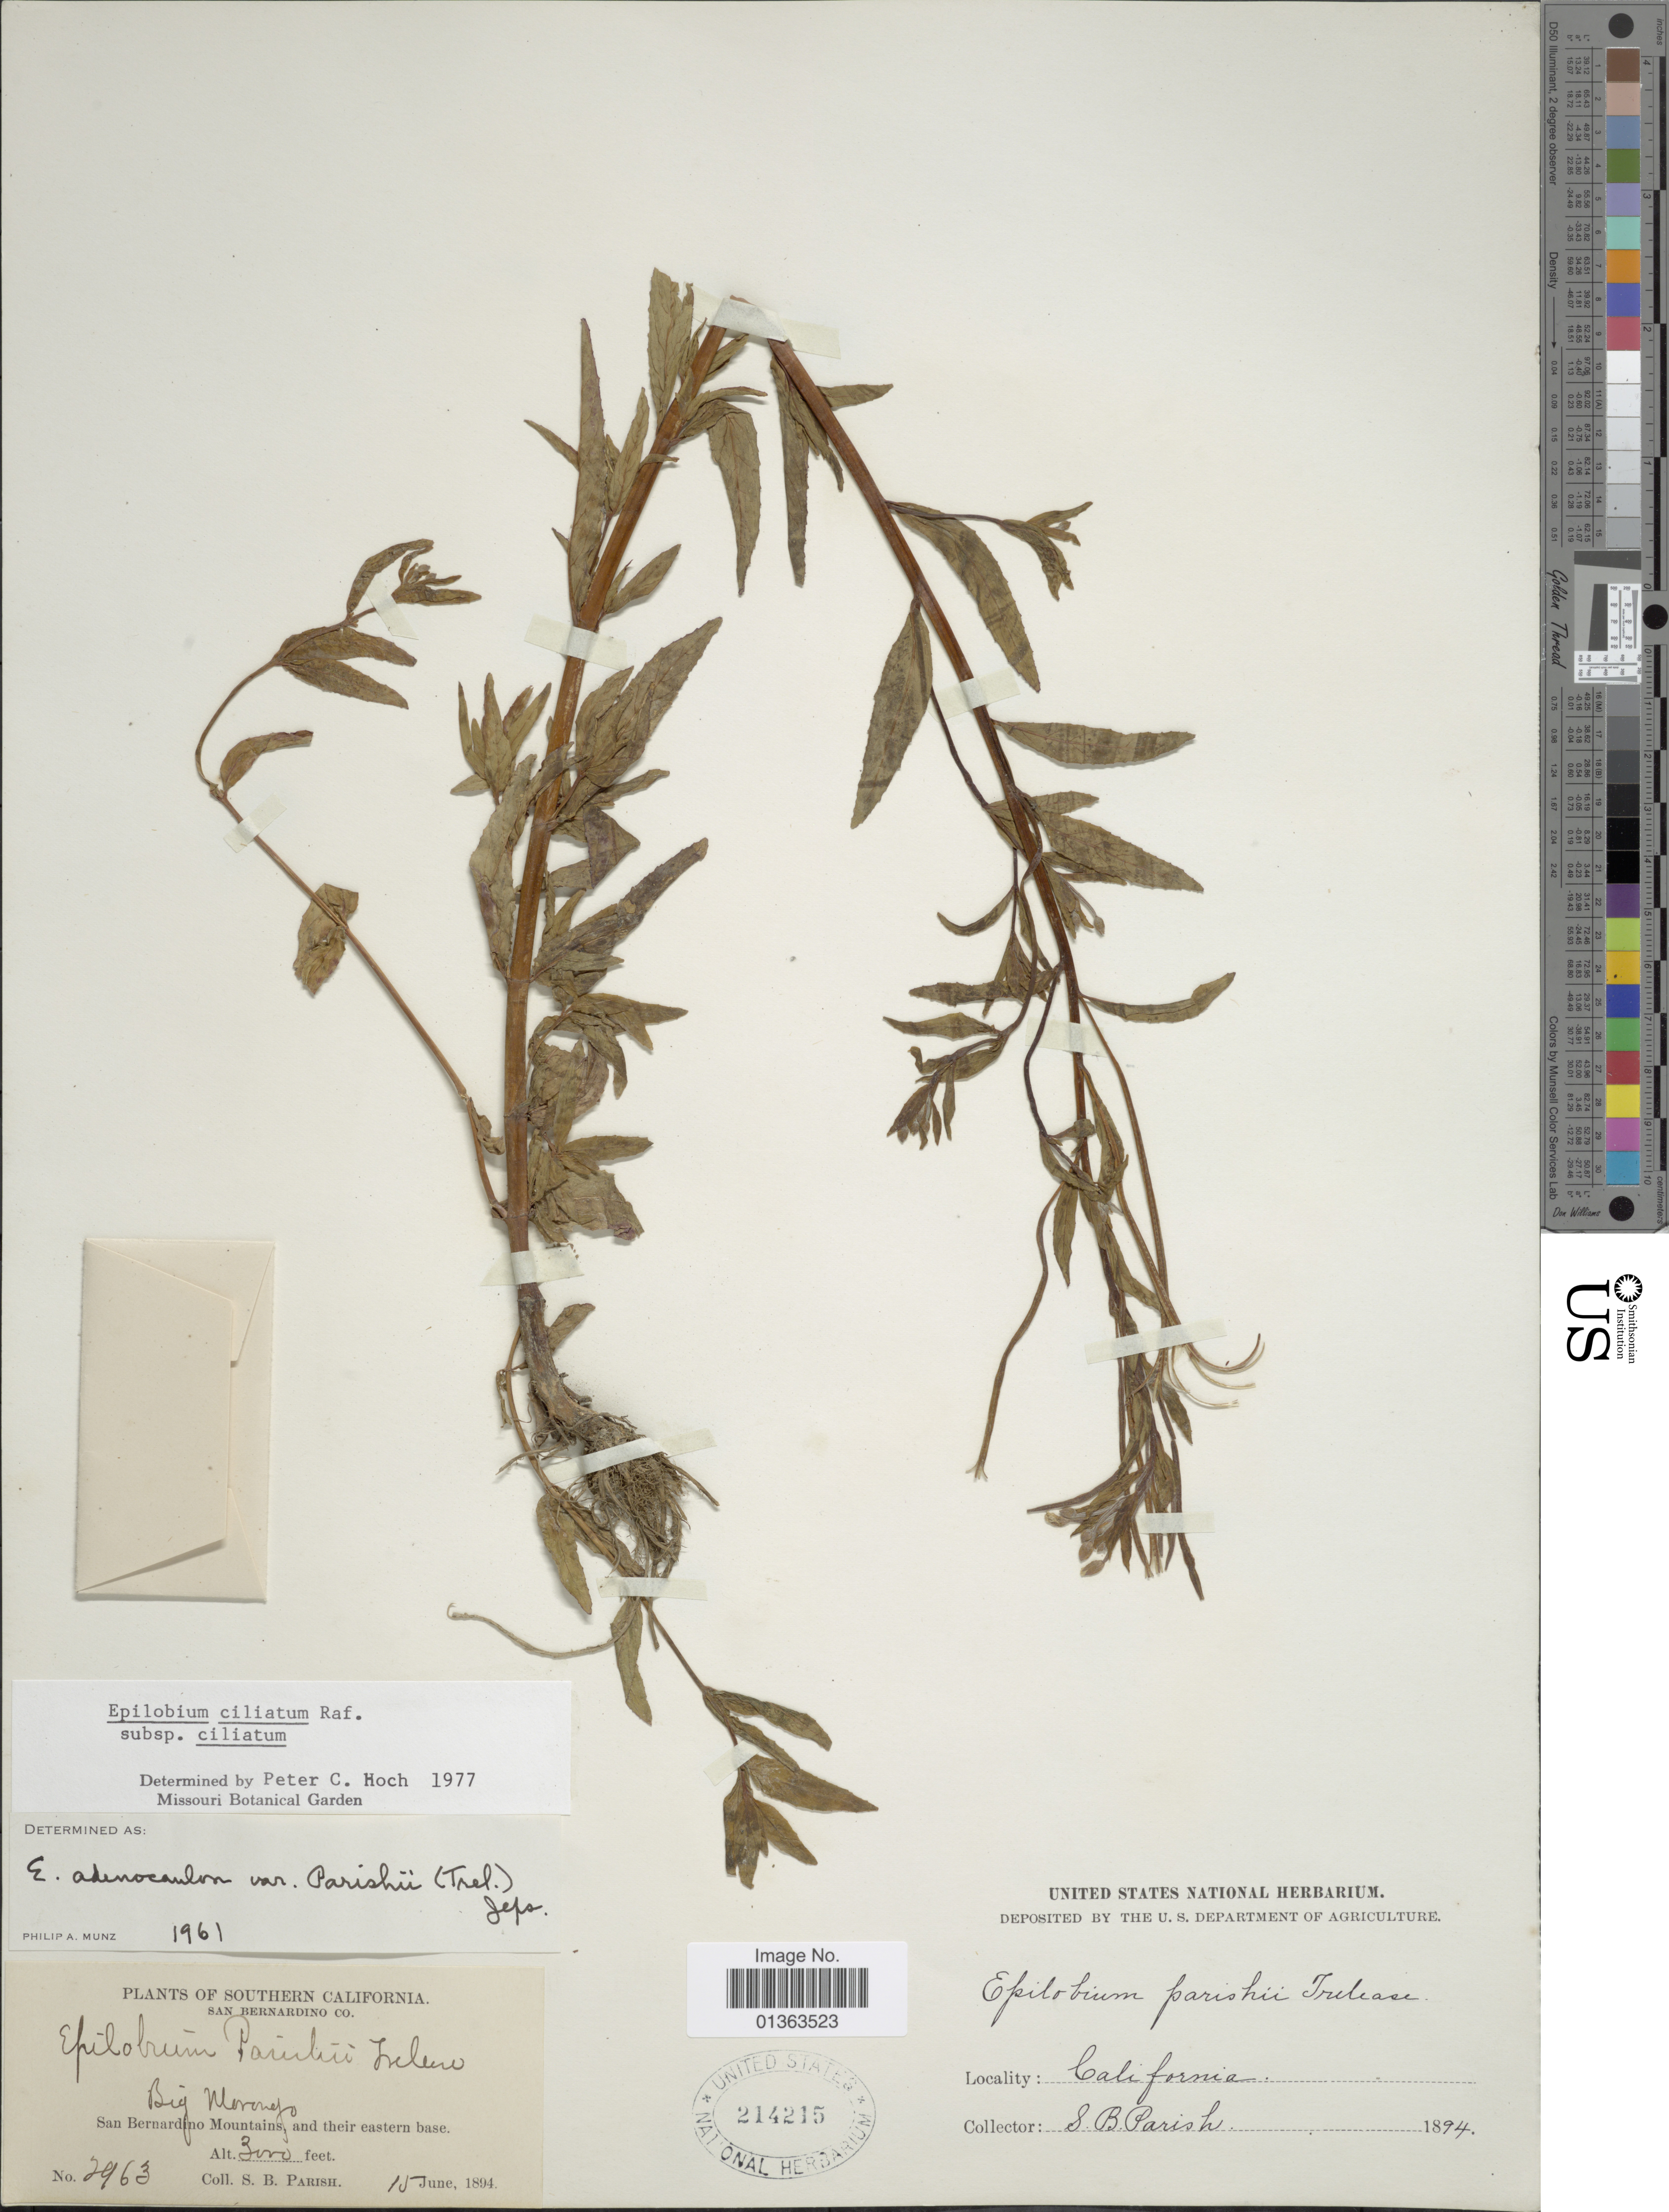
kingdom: Plantae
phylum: Tracheophyta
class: Magnoliopsida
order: Myrtales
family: Onagraceae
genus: Epilobium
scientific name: Epilobium ciliatum subsp. ciliatum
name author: Raf.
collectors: S. B. Parish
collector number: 2963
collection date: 1894-06-15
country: United States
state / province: California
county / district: San Bernardino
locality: Southern California. Big Morongo. San Bernardino Mountains and their eastern base.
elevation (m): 914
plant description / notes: Removed "San Bernardino Co." from Precise Locality field and added to County field.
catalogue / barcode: US 214215